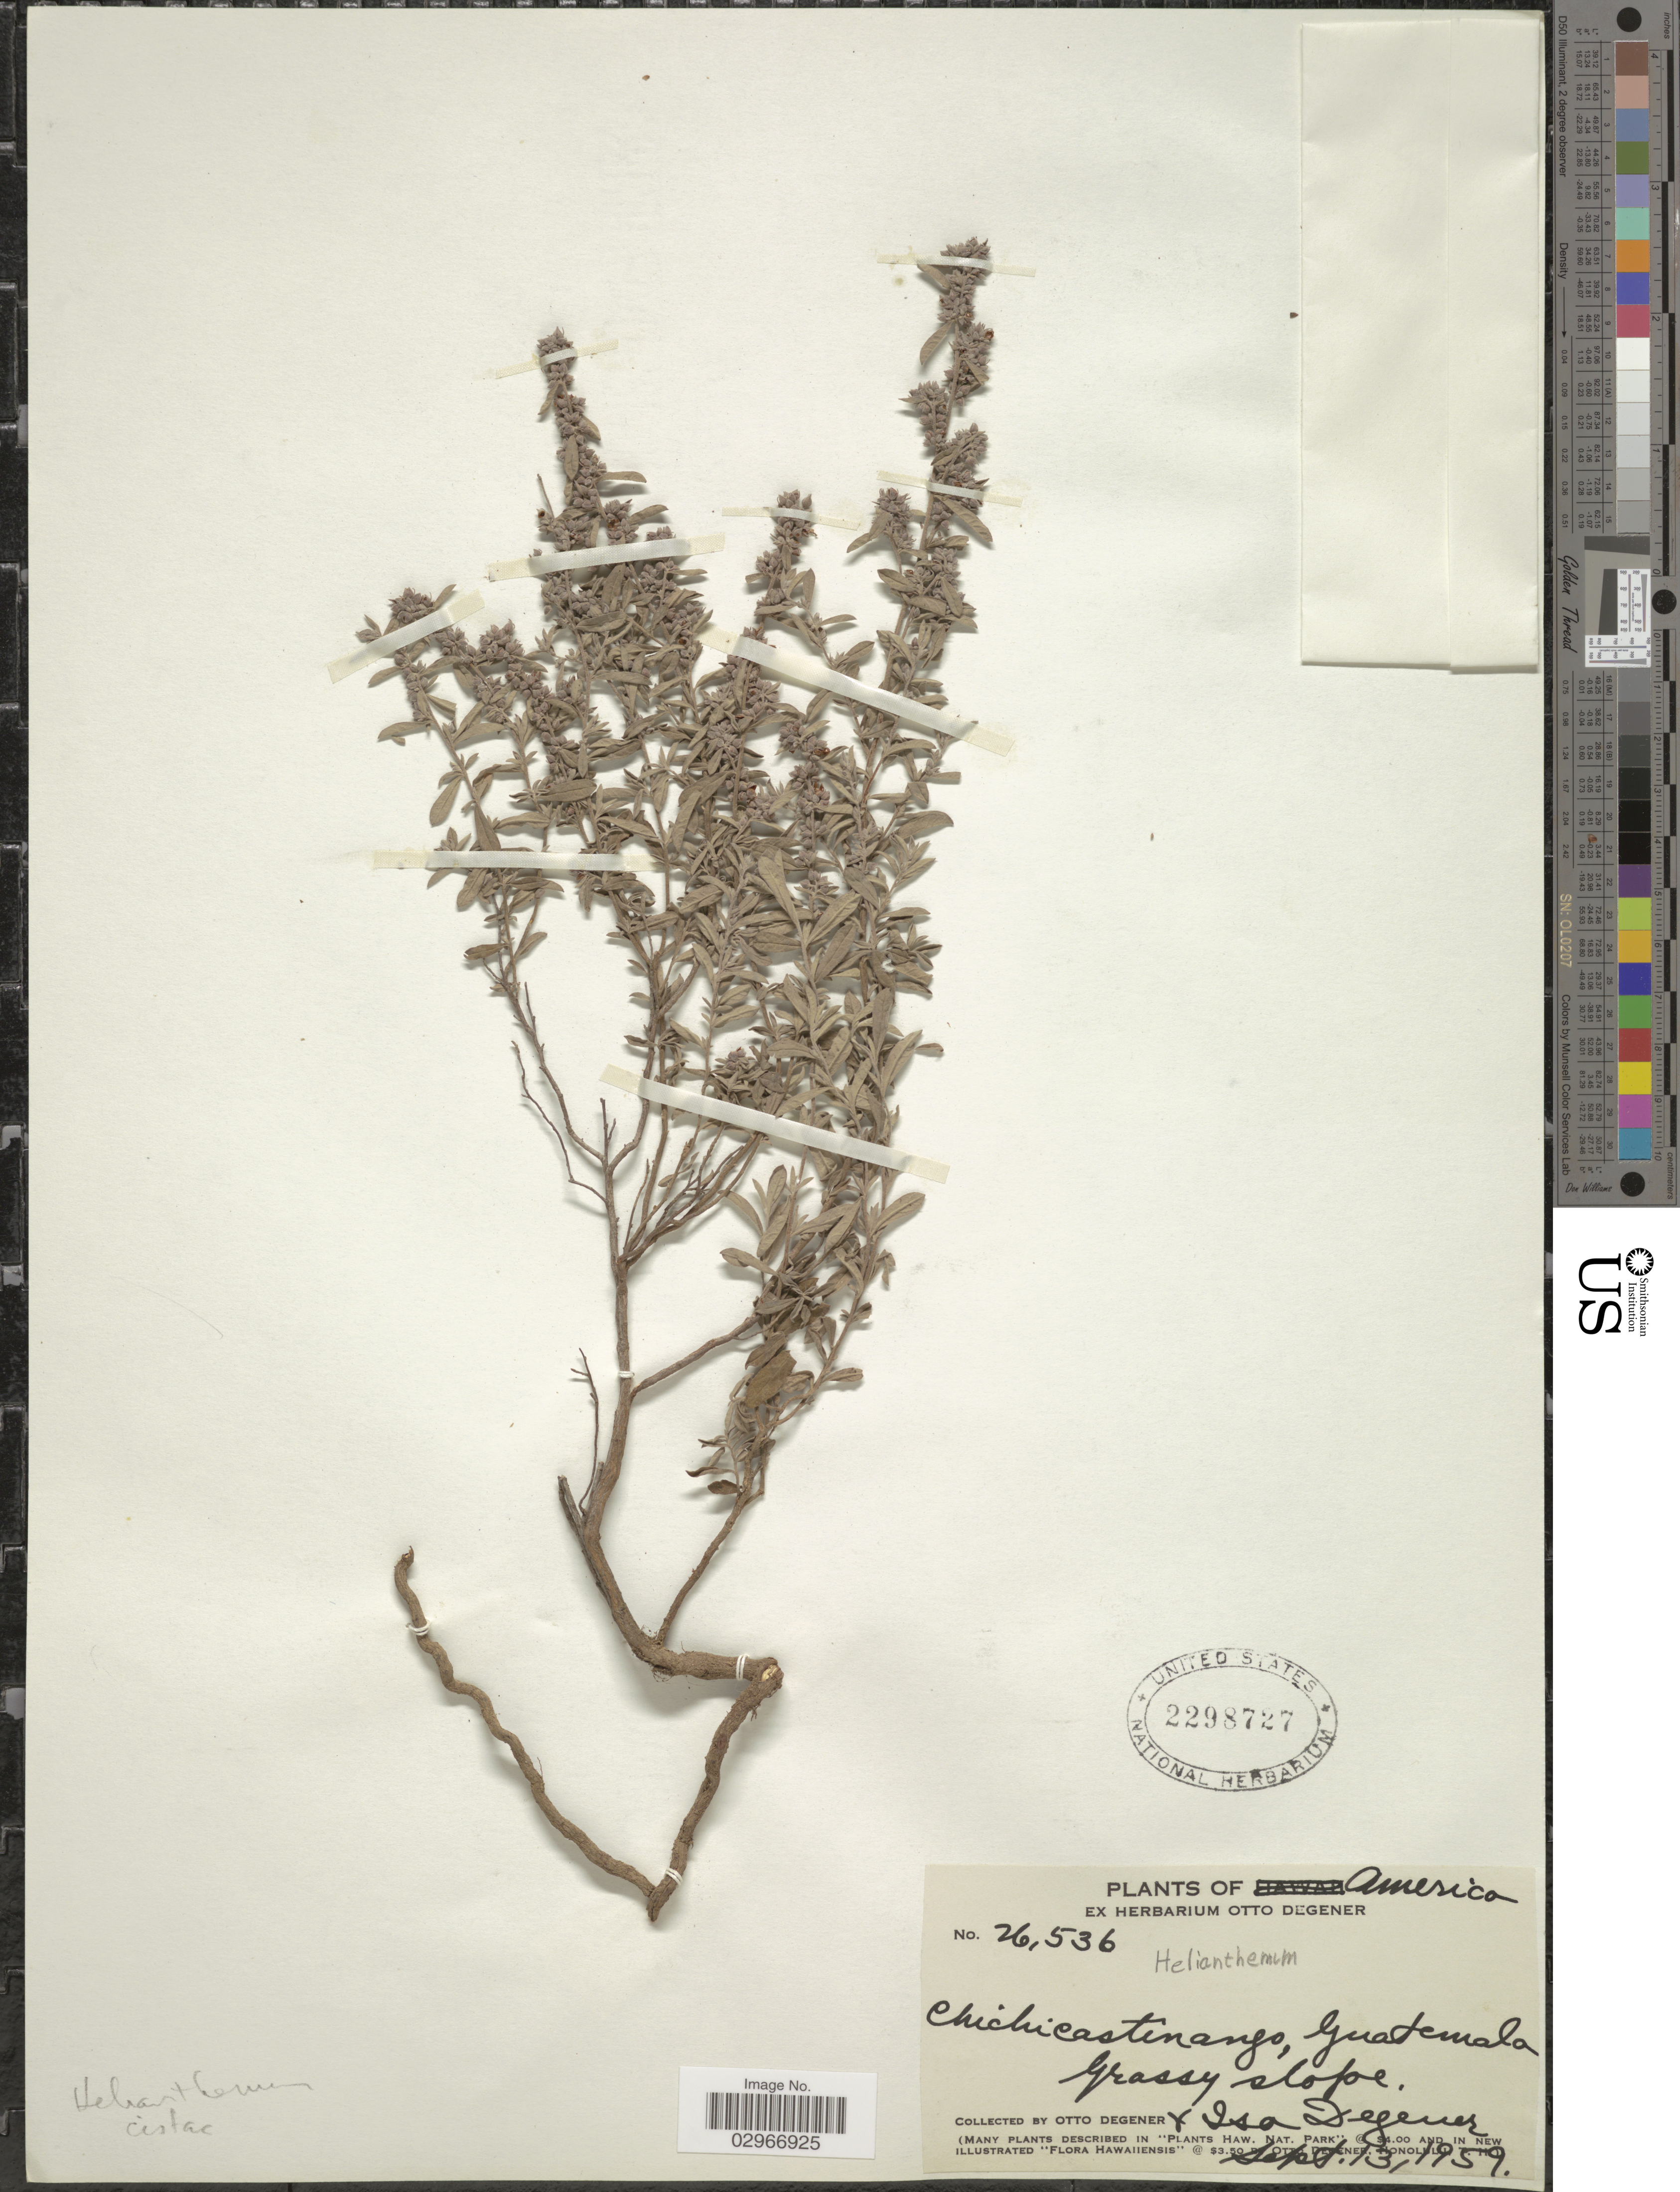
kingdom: Plantae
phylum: Tracheophyta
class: Magnoliopsida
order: Malvales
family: Cistaceae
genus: Helianthemum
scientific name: Helianthemum sp.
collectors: O. Degener & I. Degener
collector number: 26536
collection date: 1959-09-13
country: Guatemala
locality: Chichicastinango.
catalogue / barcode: US 2298727